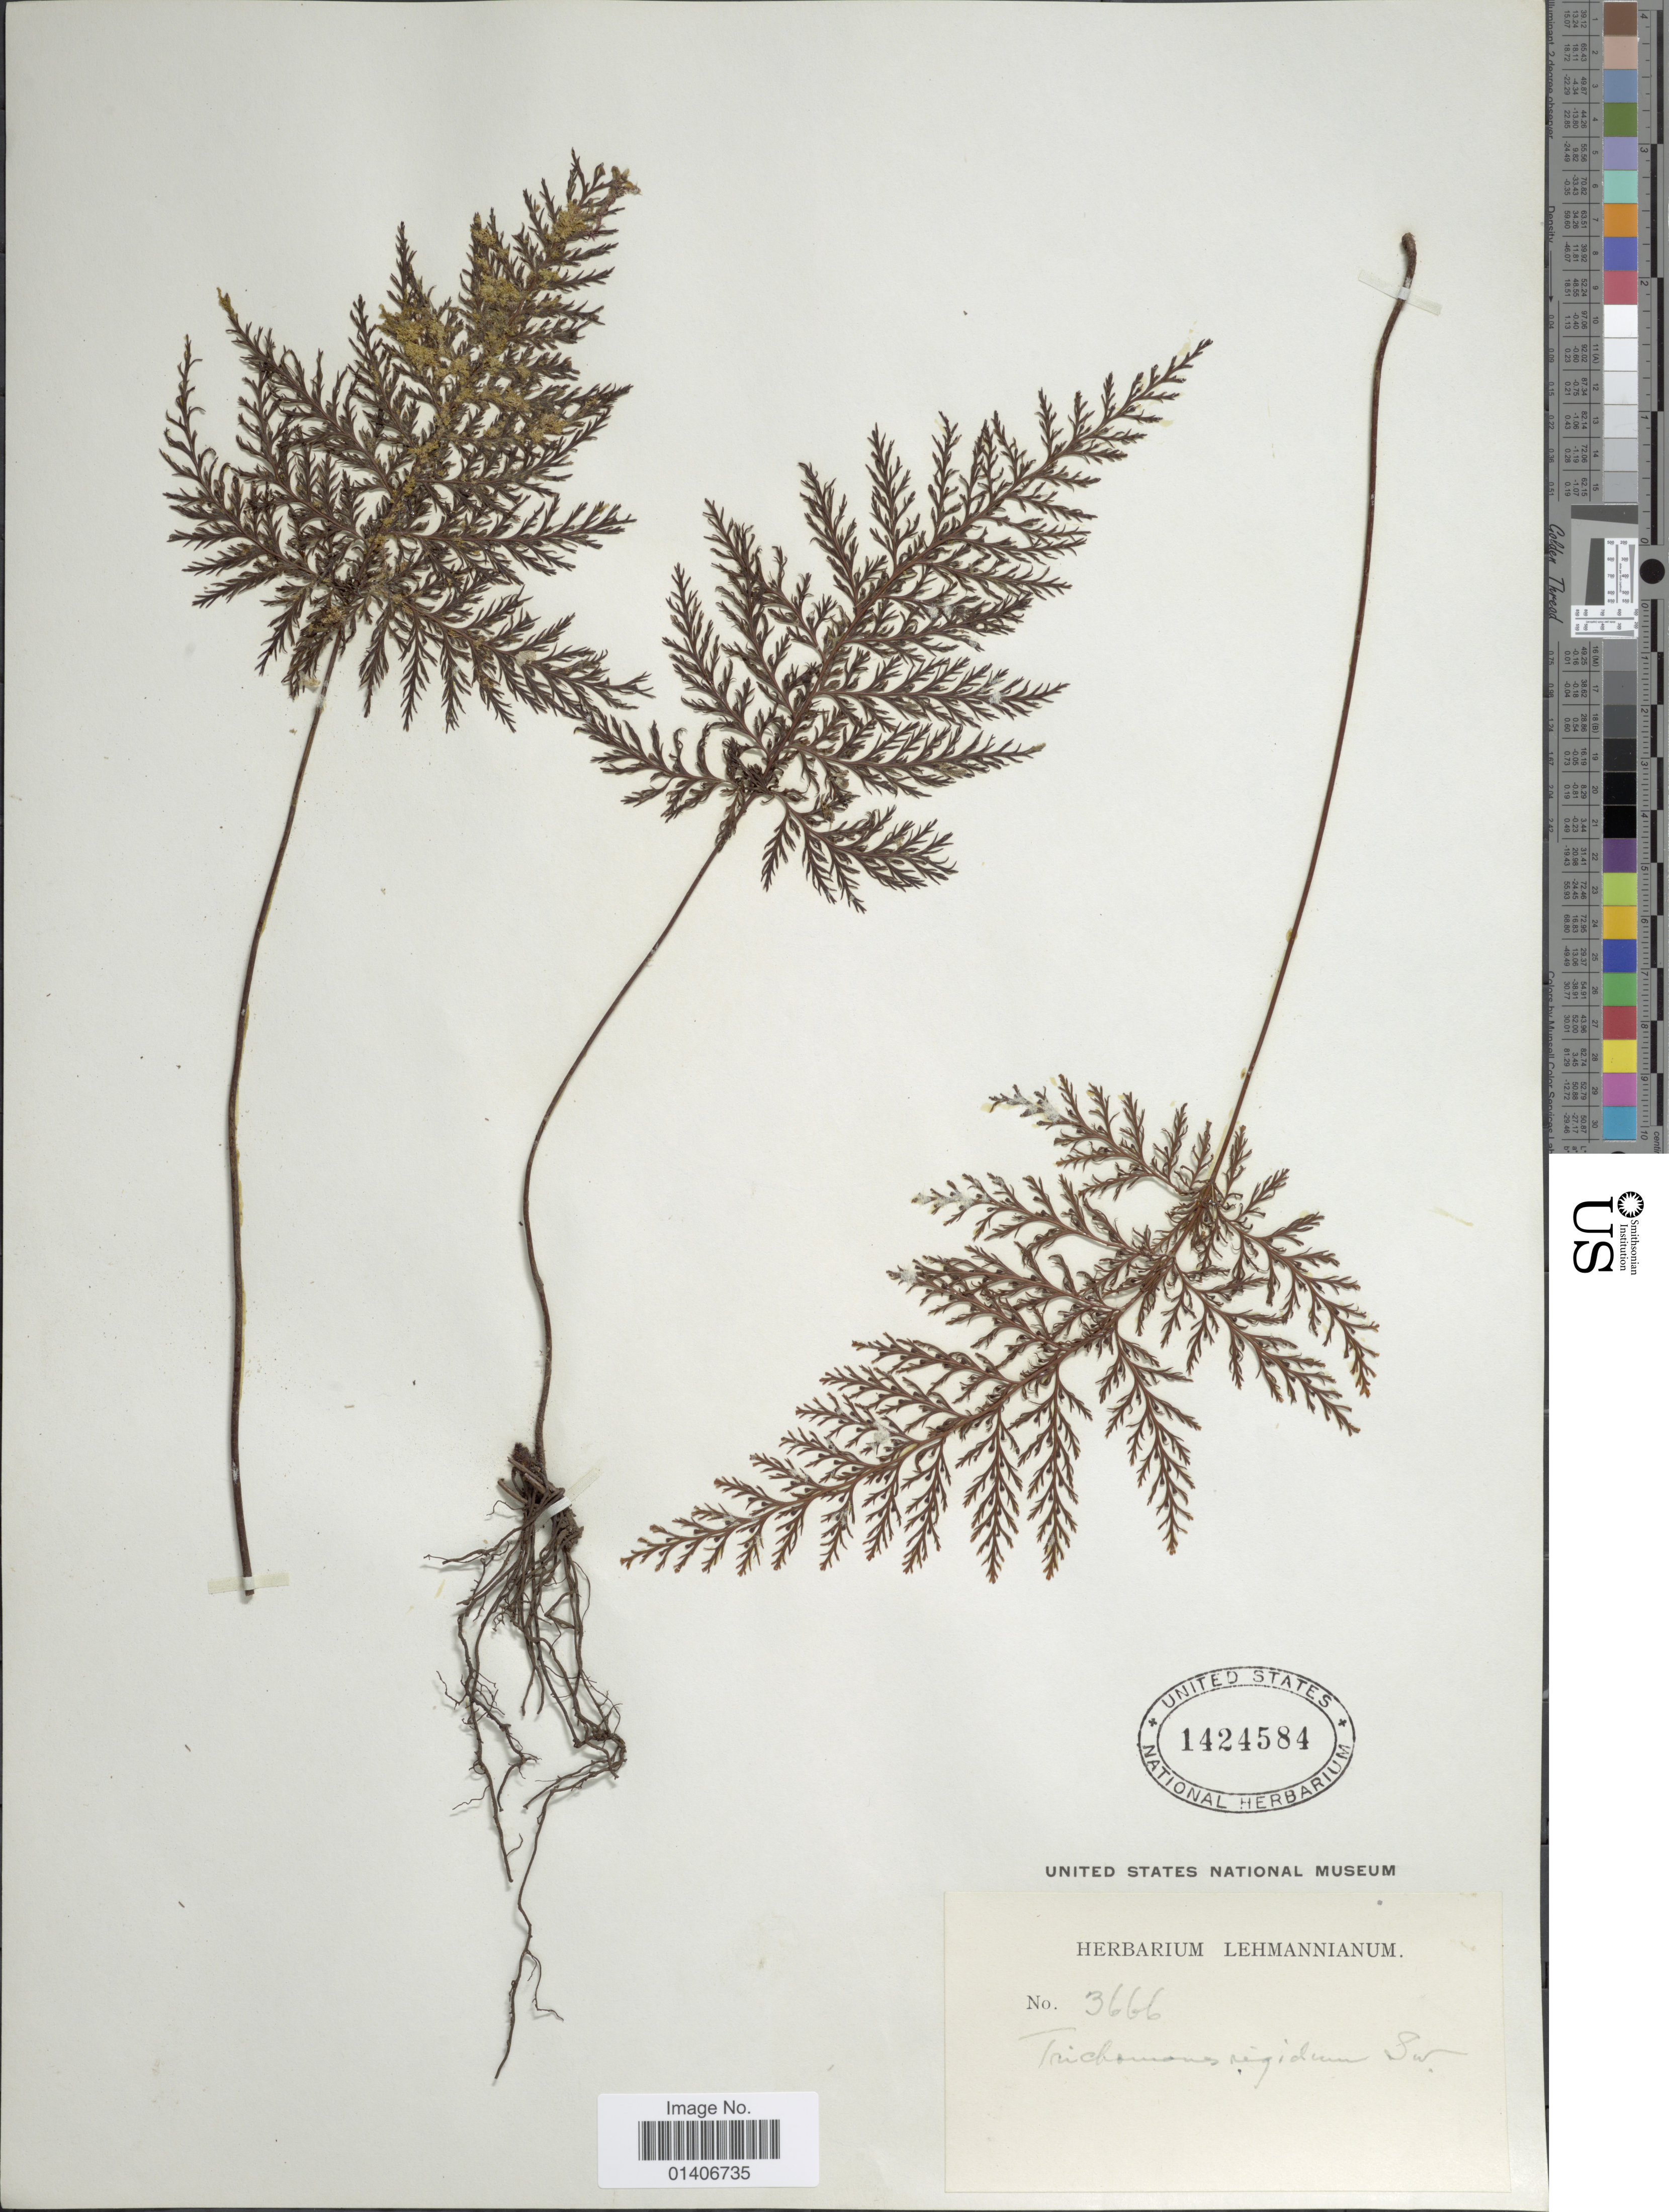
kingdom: Plantae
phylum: Tracheophyta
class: Polypodiopsida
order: Hymenophyllales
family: Hymenophyllaceae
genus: Abrodictyum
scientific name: Abrodictyum rigidum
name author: (Sw.) Ebihara & Dubuisson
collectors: ex herb. Lehmannianum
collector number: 3666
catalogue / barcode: US 1424584